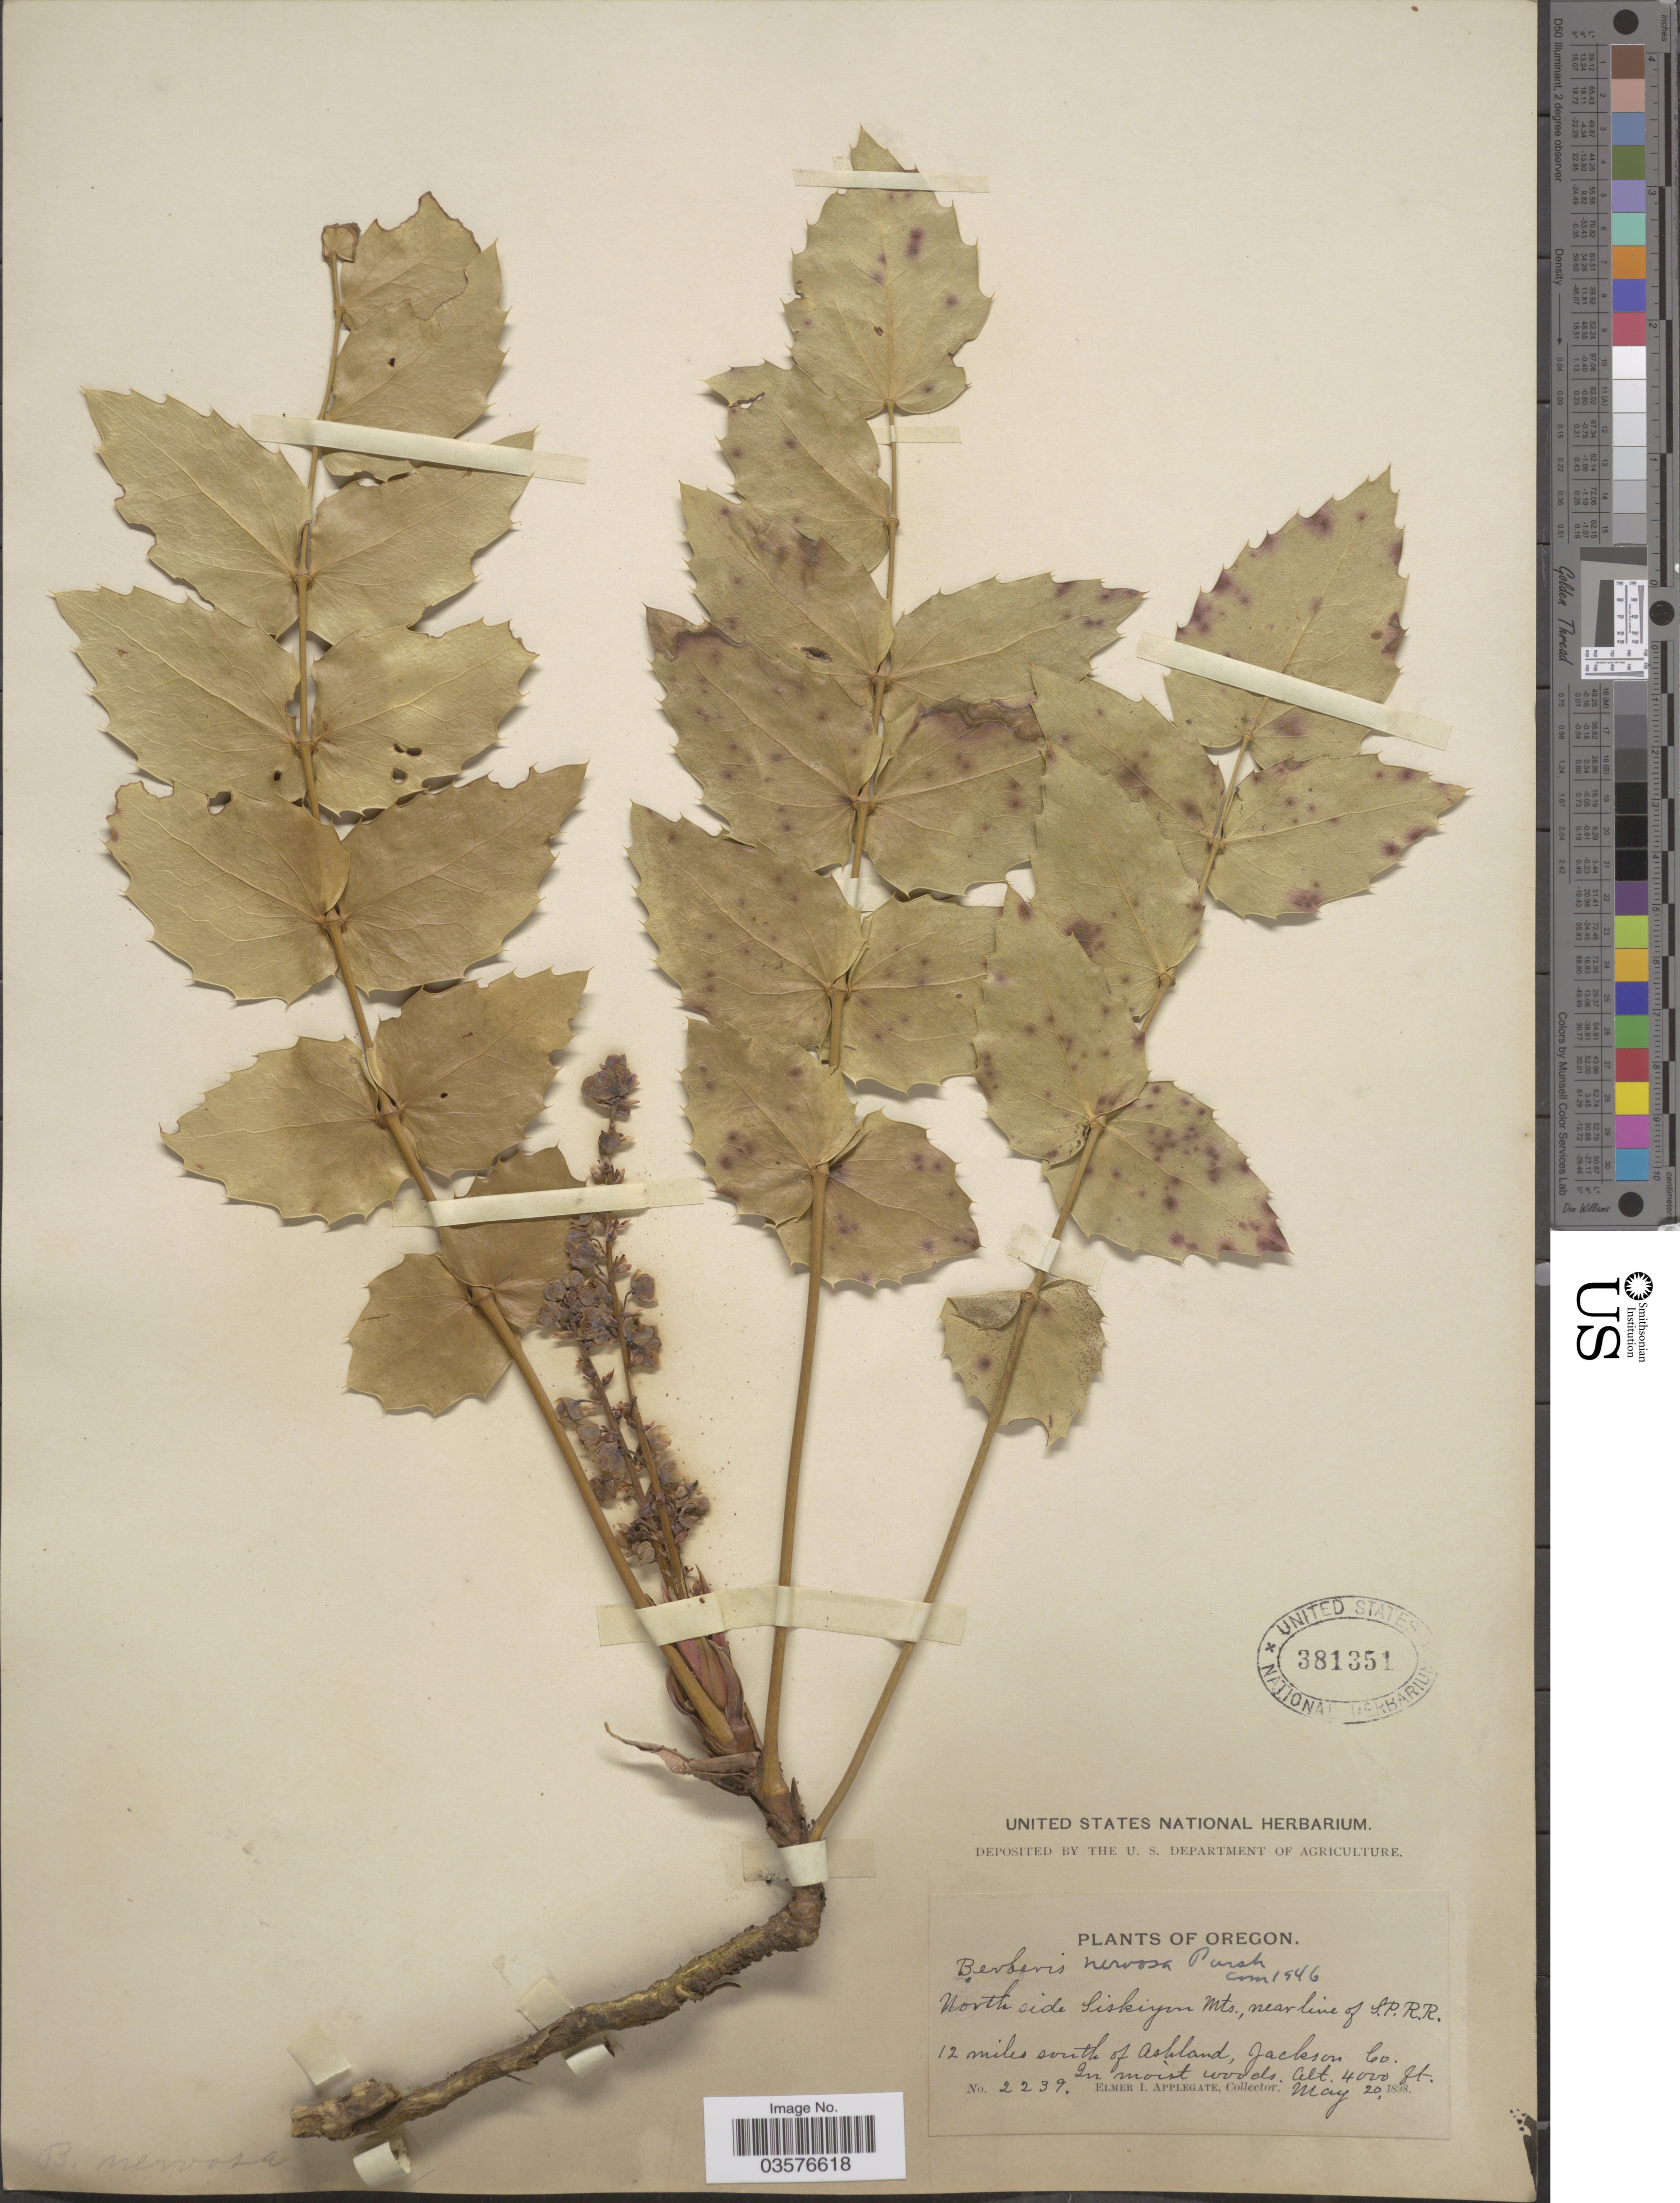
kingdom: Plantae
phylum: Tracheophyta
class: Magnoliopsida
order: Ranunculales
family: Berberidaceae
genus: Mahonia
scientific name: Mahonia nervosa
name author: (Pursh) Nutt.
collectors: E. I. Applegate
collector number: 2239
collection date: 1898-05-20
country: United States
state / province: Oregon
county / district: Jackson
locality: North side Siskiyou Mts., near line of S. P. R. R. 12 miles south of Ashland, Jackson Co.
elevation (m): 1219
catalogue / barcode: US 381351